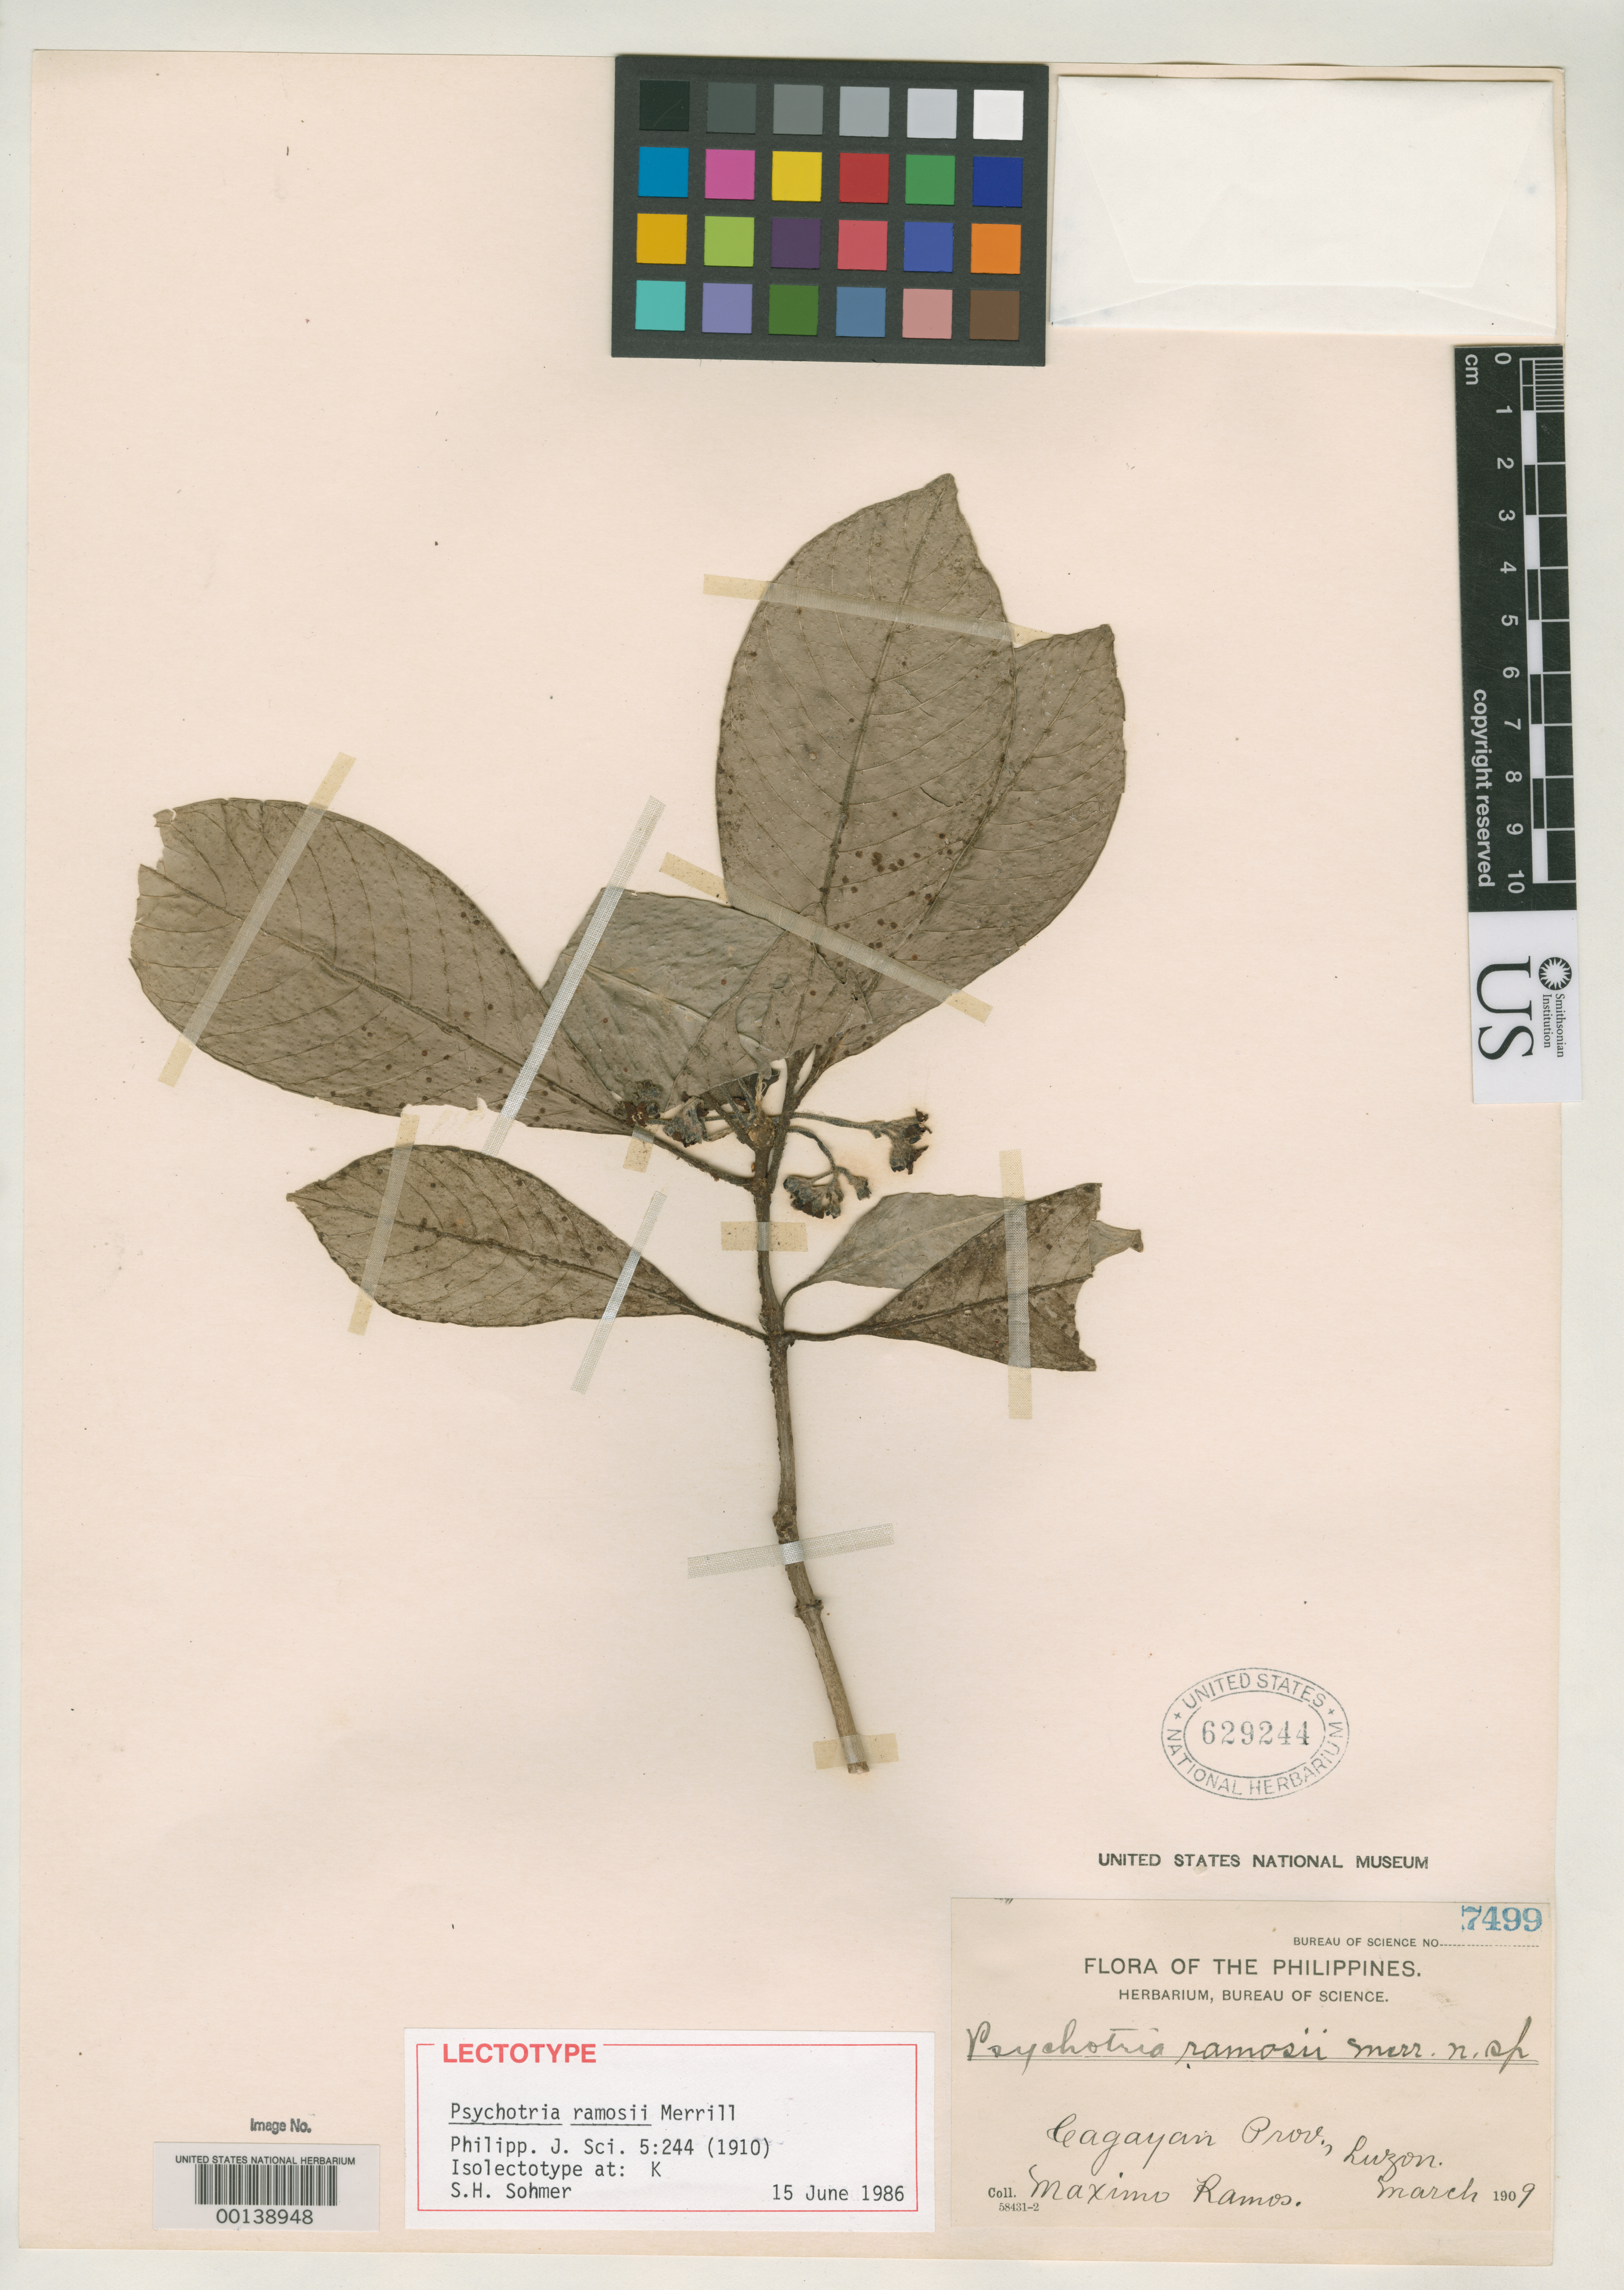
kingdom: Plantae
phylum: Tracheophyta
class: Magnoliopsida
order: Gentianales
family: Rubiaceae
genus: Psychotria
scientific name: Psychotria ramosii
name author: Merr.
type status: Isotype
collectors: M. Ramos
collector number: Bur. Sci. 7499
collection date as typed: Mar 1909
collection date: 1909-03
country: Philippines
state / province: Cagayan Valley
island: Luzon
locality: Near Pamplona. Cagayan.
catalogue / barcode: US 629244